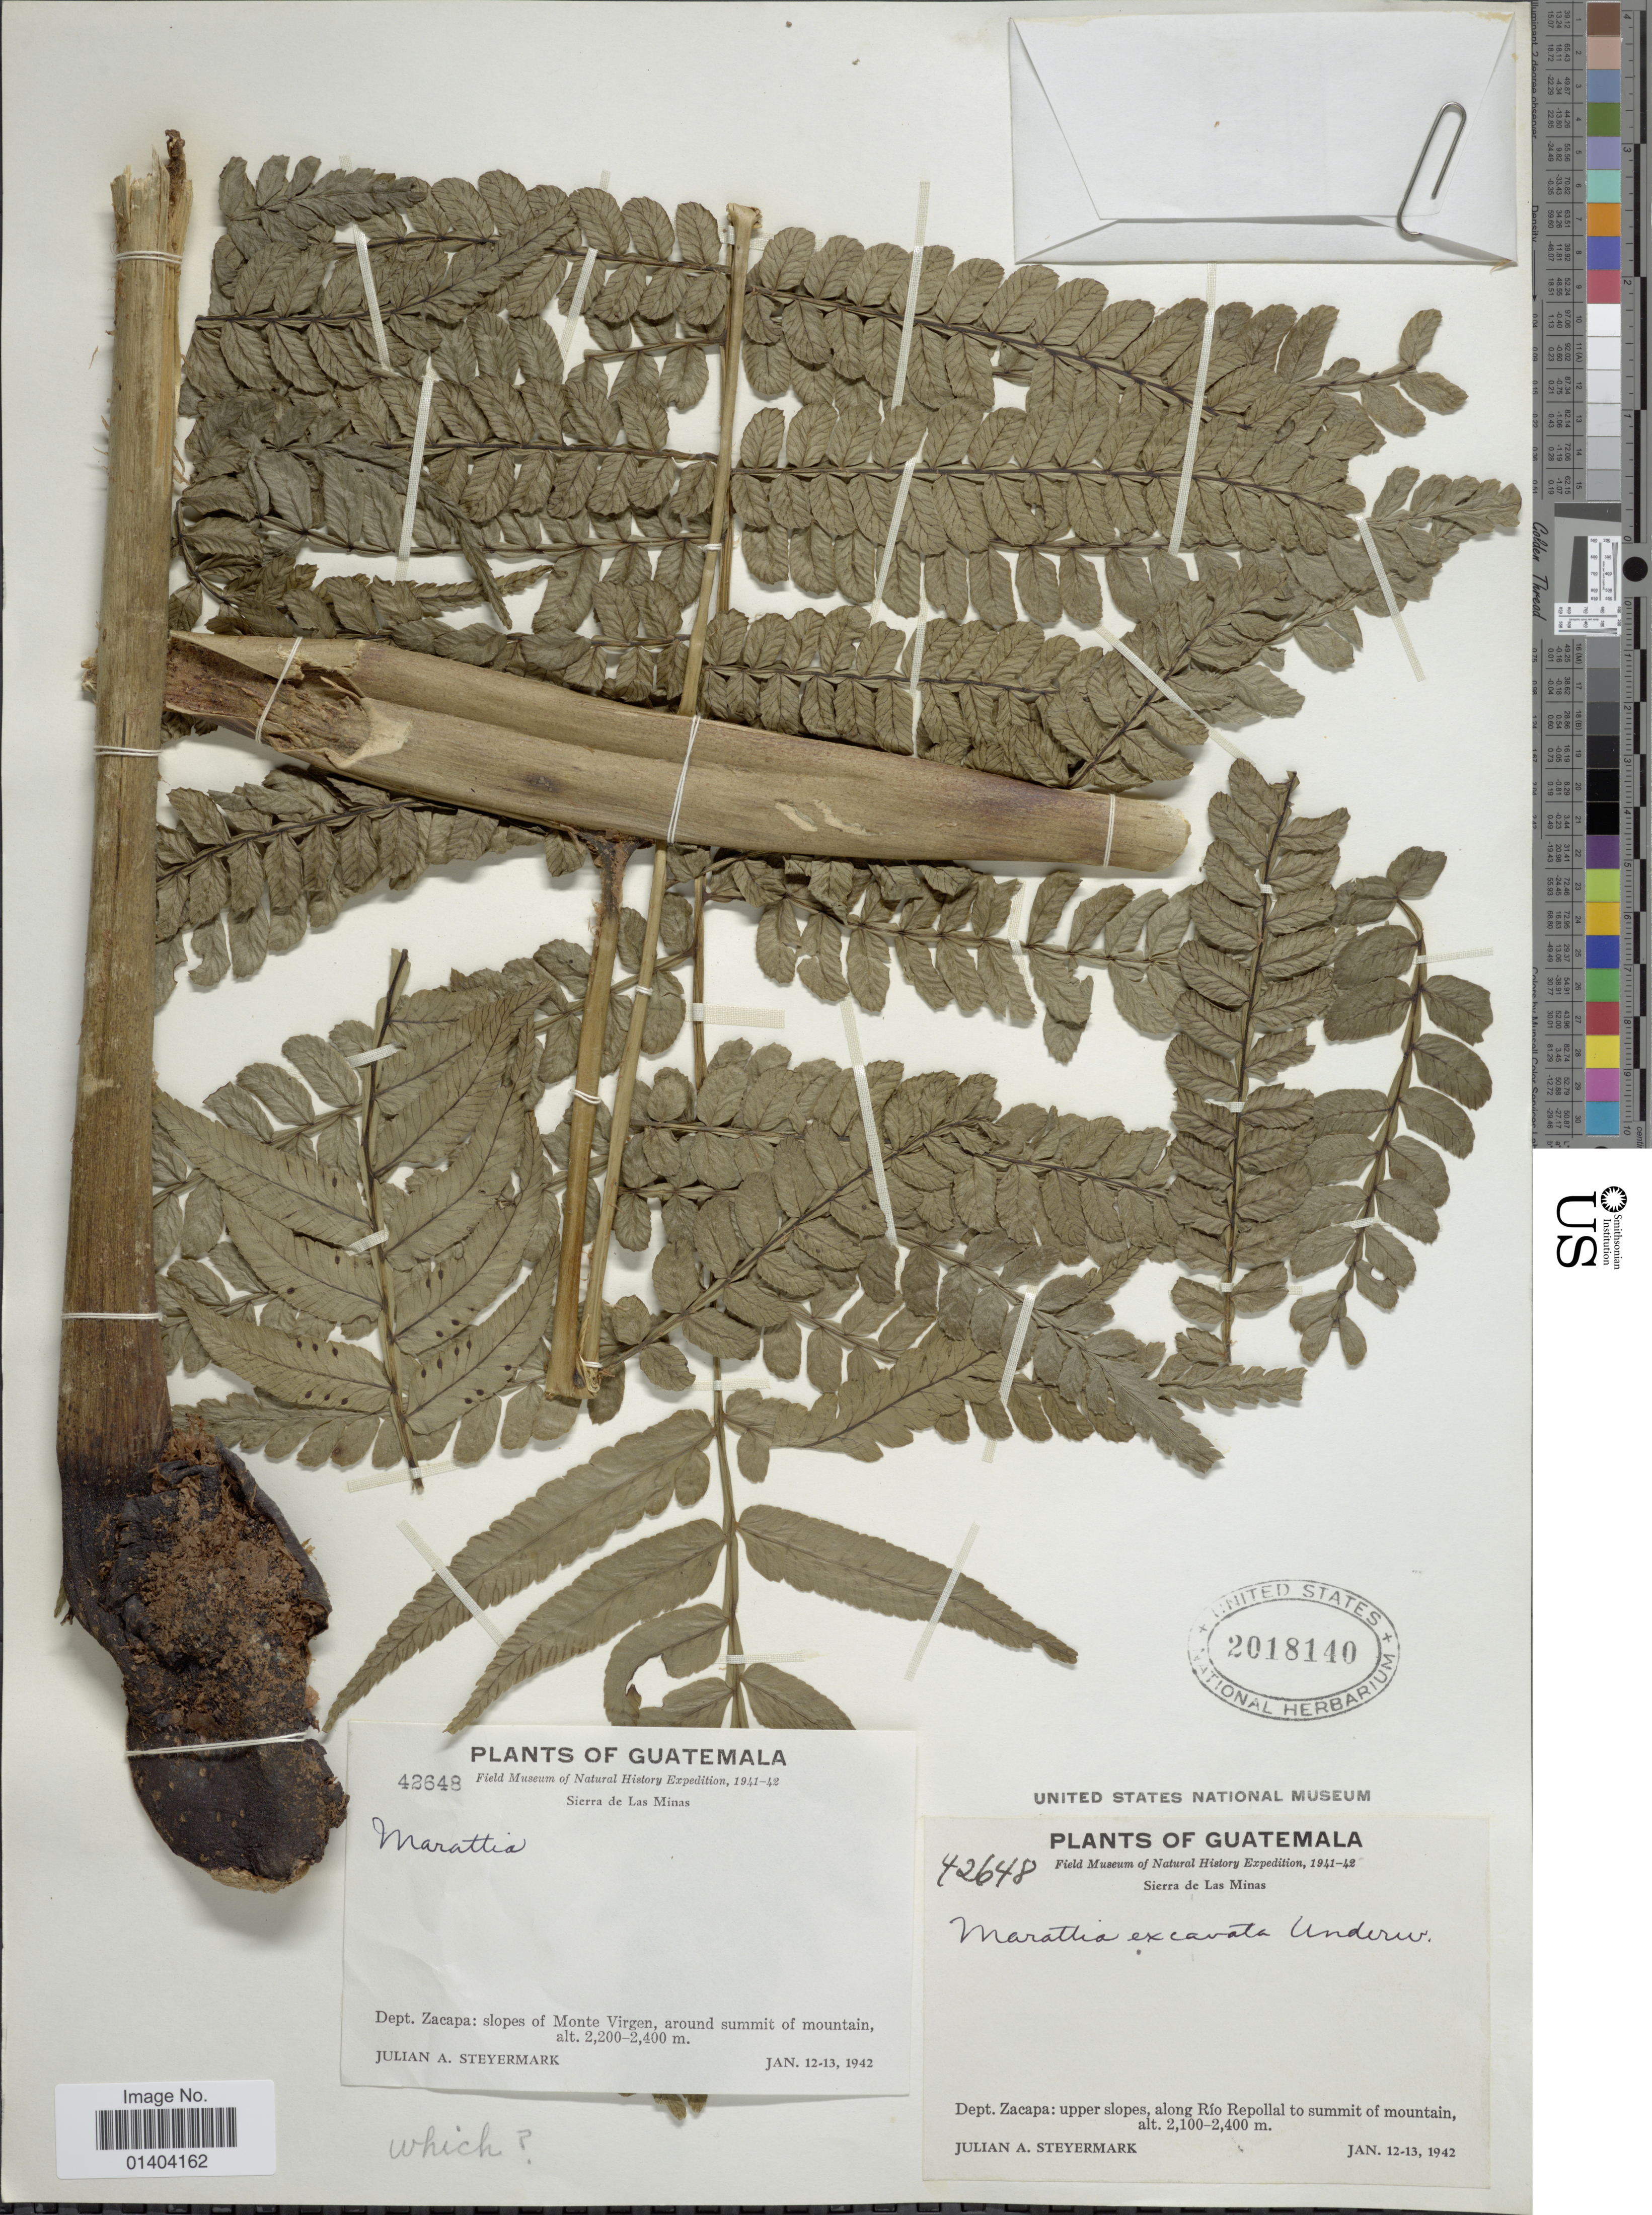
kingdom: Plantae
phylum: Tracheophyta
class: Polypodiopsida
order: Marattiales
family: Marattiaceae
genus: Marattia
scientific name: Marattia excavata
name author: Underw.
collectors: J. Steyermark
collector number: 42648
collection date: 1942-01-12/1942-01-13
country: Guatemala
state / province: Zacapa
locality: Sierra de Las Minas, Dept. Zacapa: upper slopes along repollal to summit of mountain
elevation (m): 2100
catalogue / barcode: US 2018140